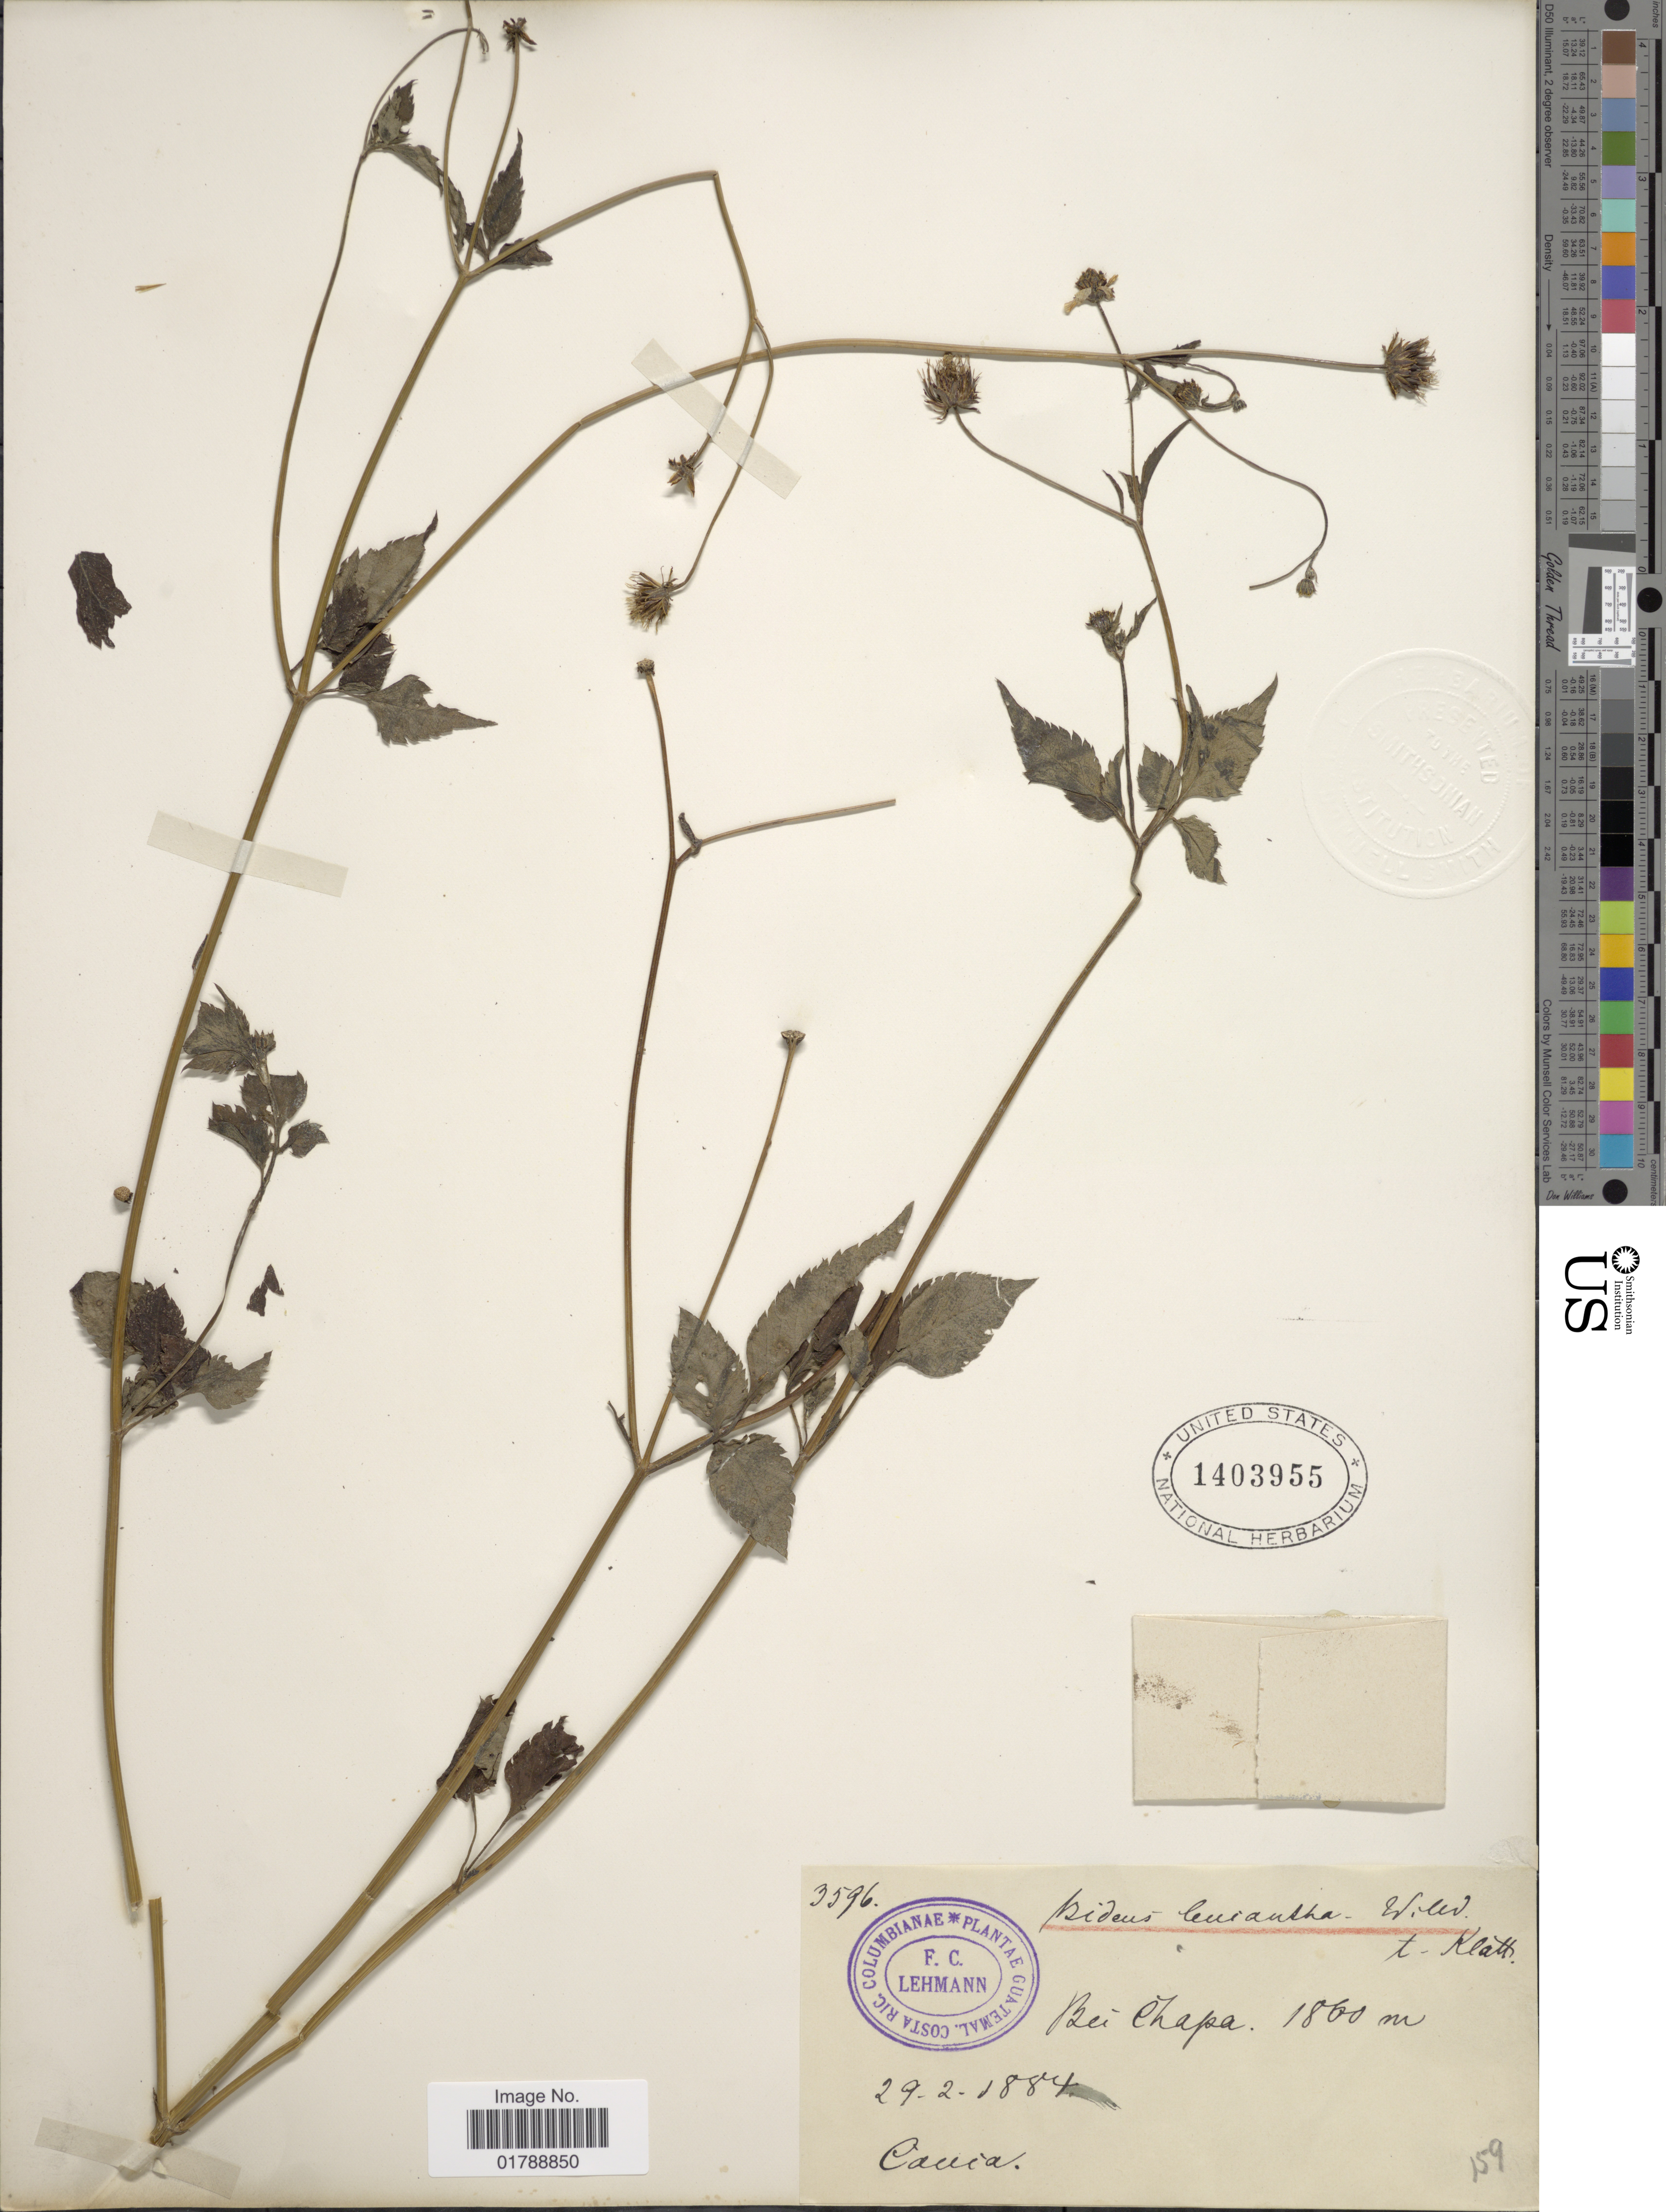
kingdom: Plantae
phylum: Tracheophyta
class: Magnoliopsida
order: Asterales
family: Asteraceae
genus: Bidens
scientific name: Bidens pilosa var. radiata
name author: (Sch. Bip.) J.A. Schmidt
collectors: F. C. Lehmann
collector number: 3596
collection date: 1884-02-29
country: Colombia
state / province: Cauca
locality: Bei Chapa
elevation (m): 1800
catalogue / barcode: US 1403955